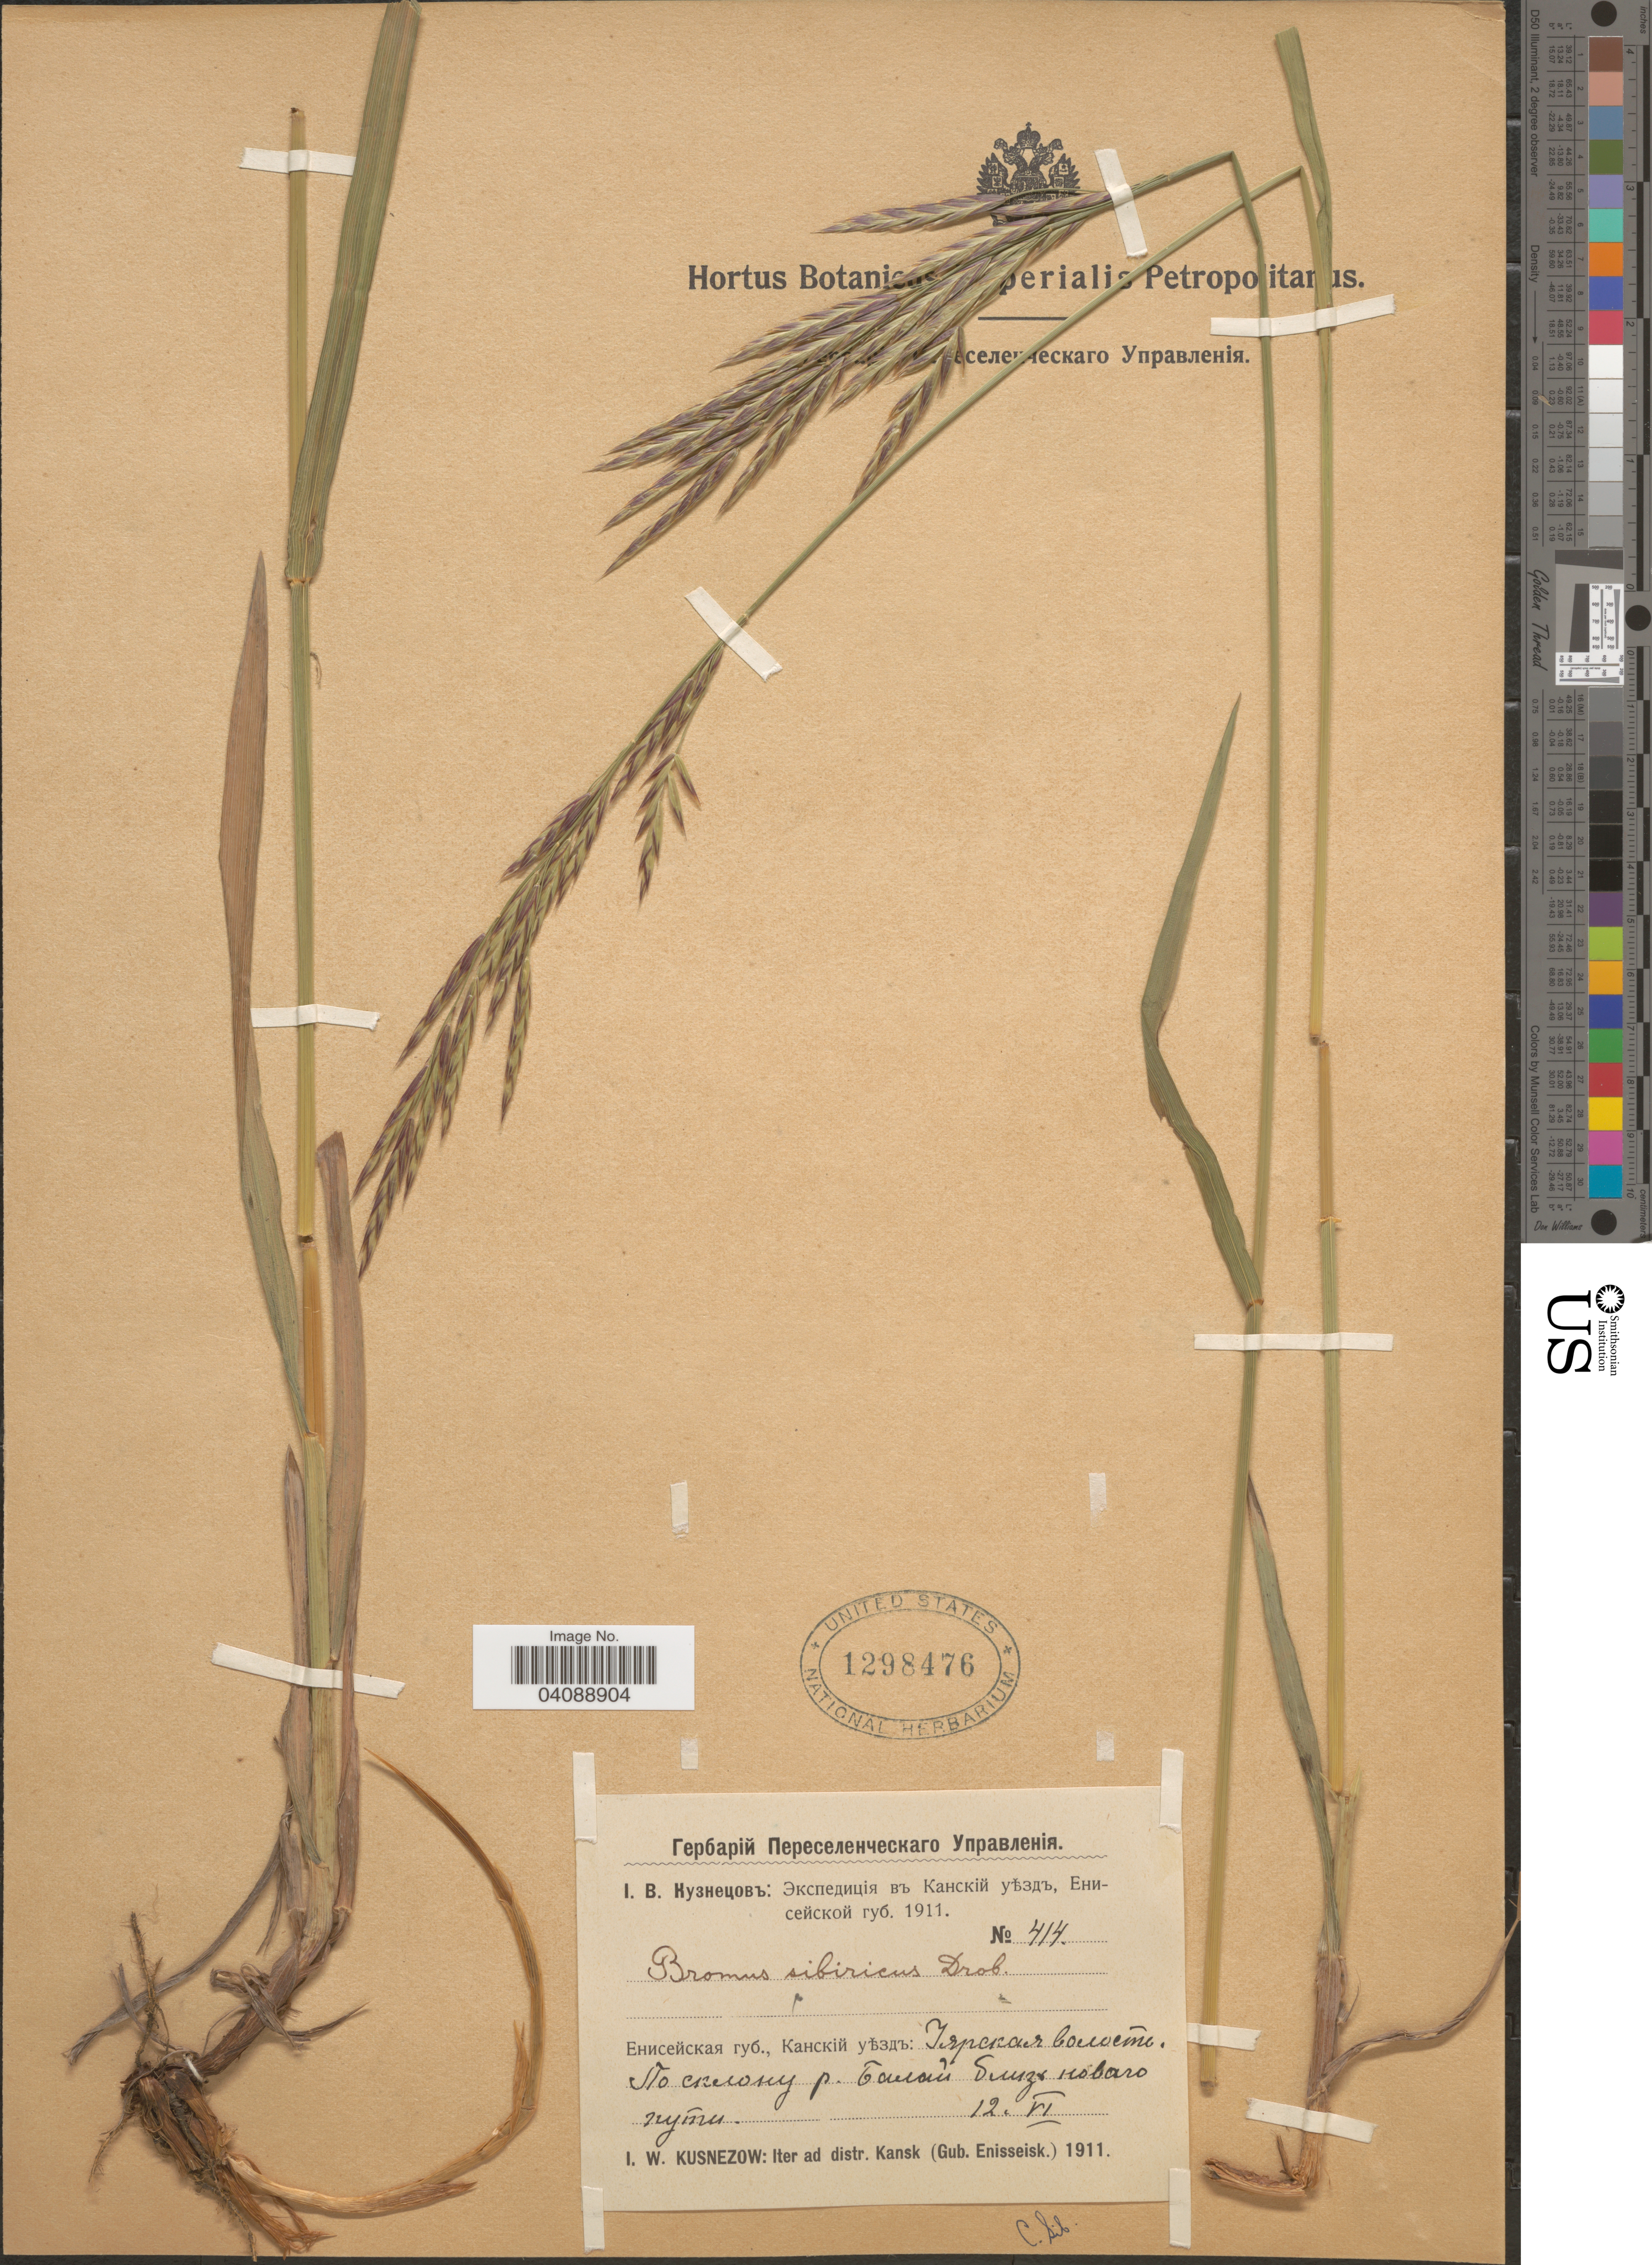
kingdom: Plantae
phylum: Tracheophyta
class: Liliopsida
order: Poales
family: Poaceae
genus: Bromus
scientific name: Bromus inermis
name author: Leyss.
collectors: I. Kusnezow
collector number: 414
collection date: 1911-06-12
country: Russian Federation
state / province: Krasnoyarsk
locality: Iter ad distr. Kansk (Gub. Enisseisk.). River Balay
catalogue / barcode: US 1298476